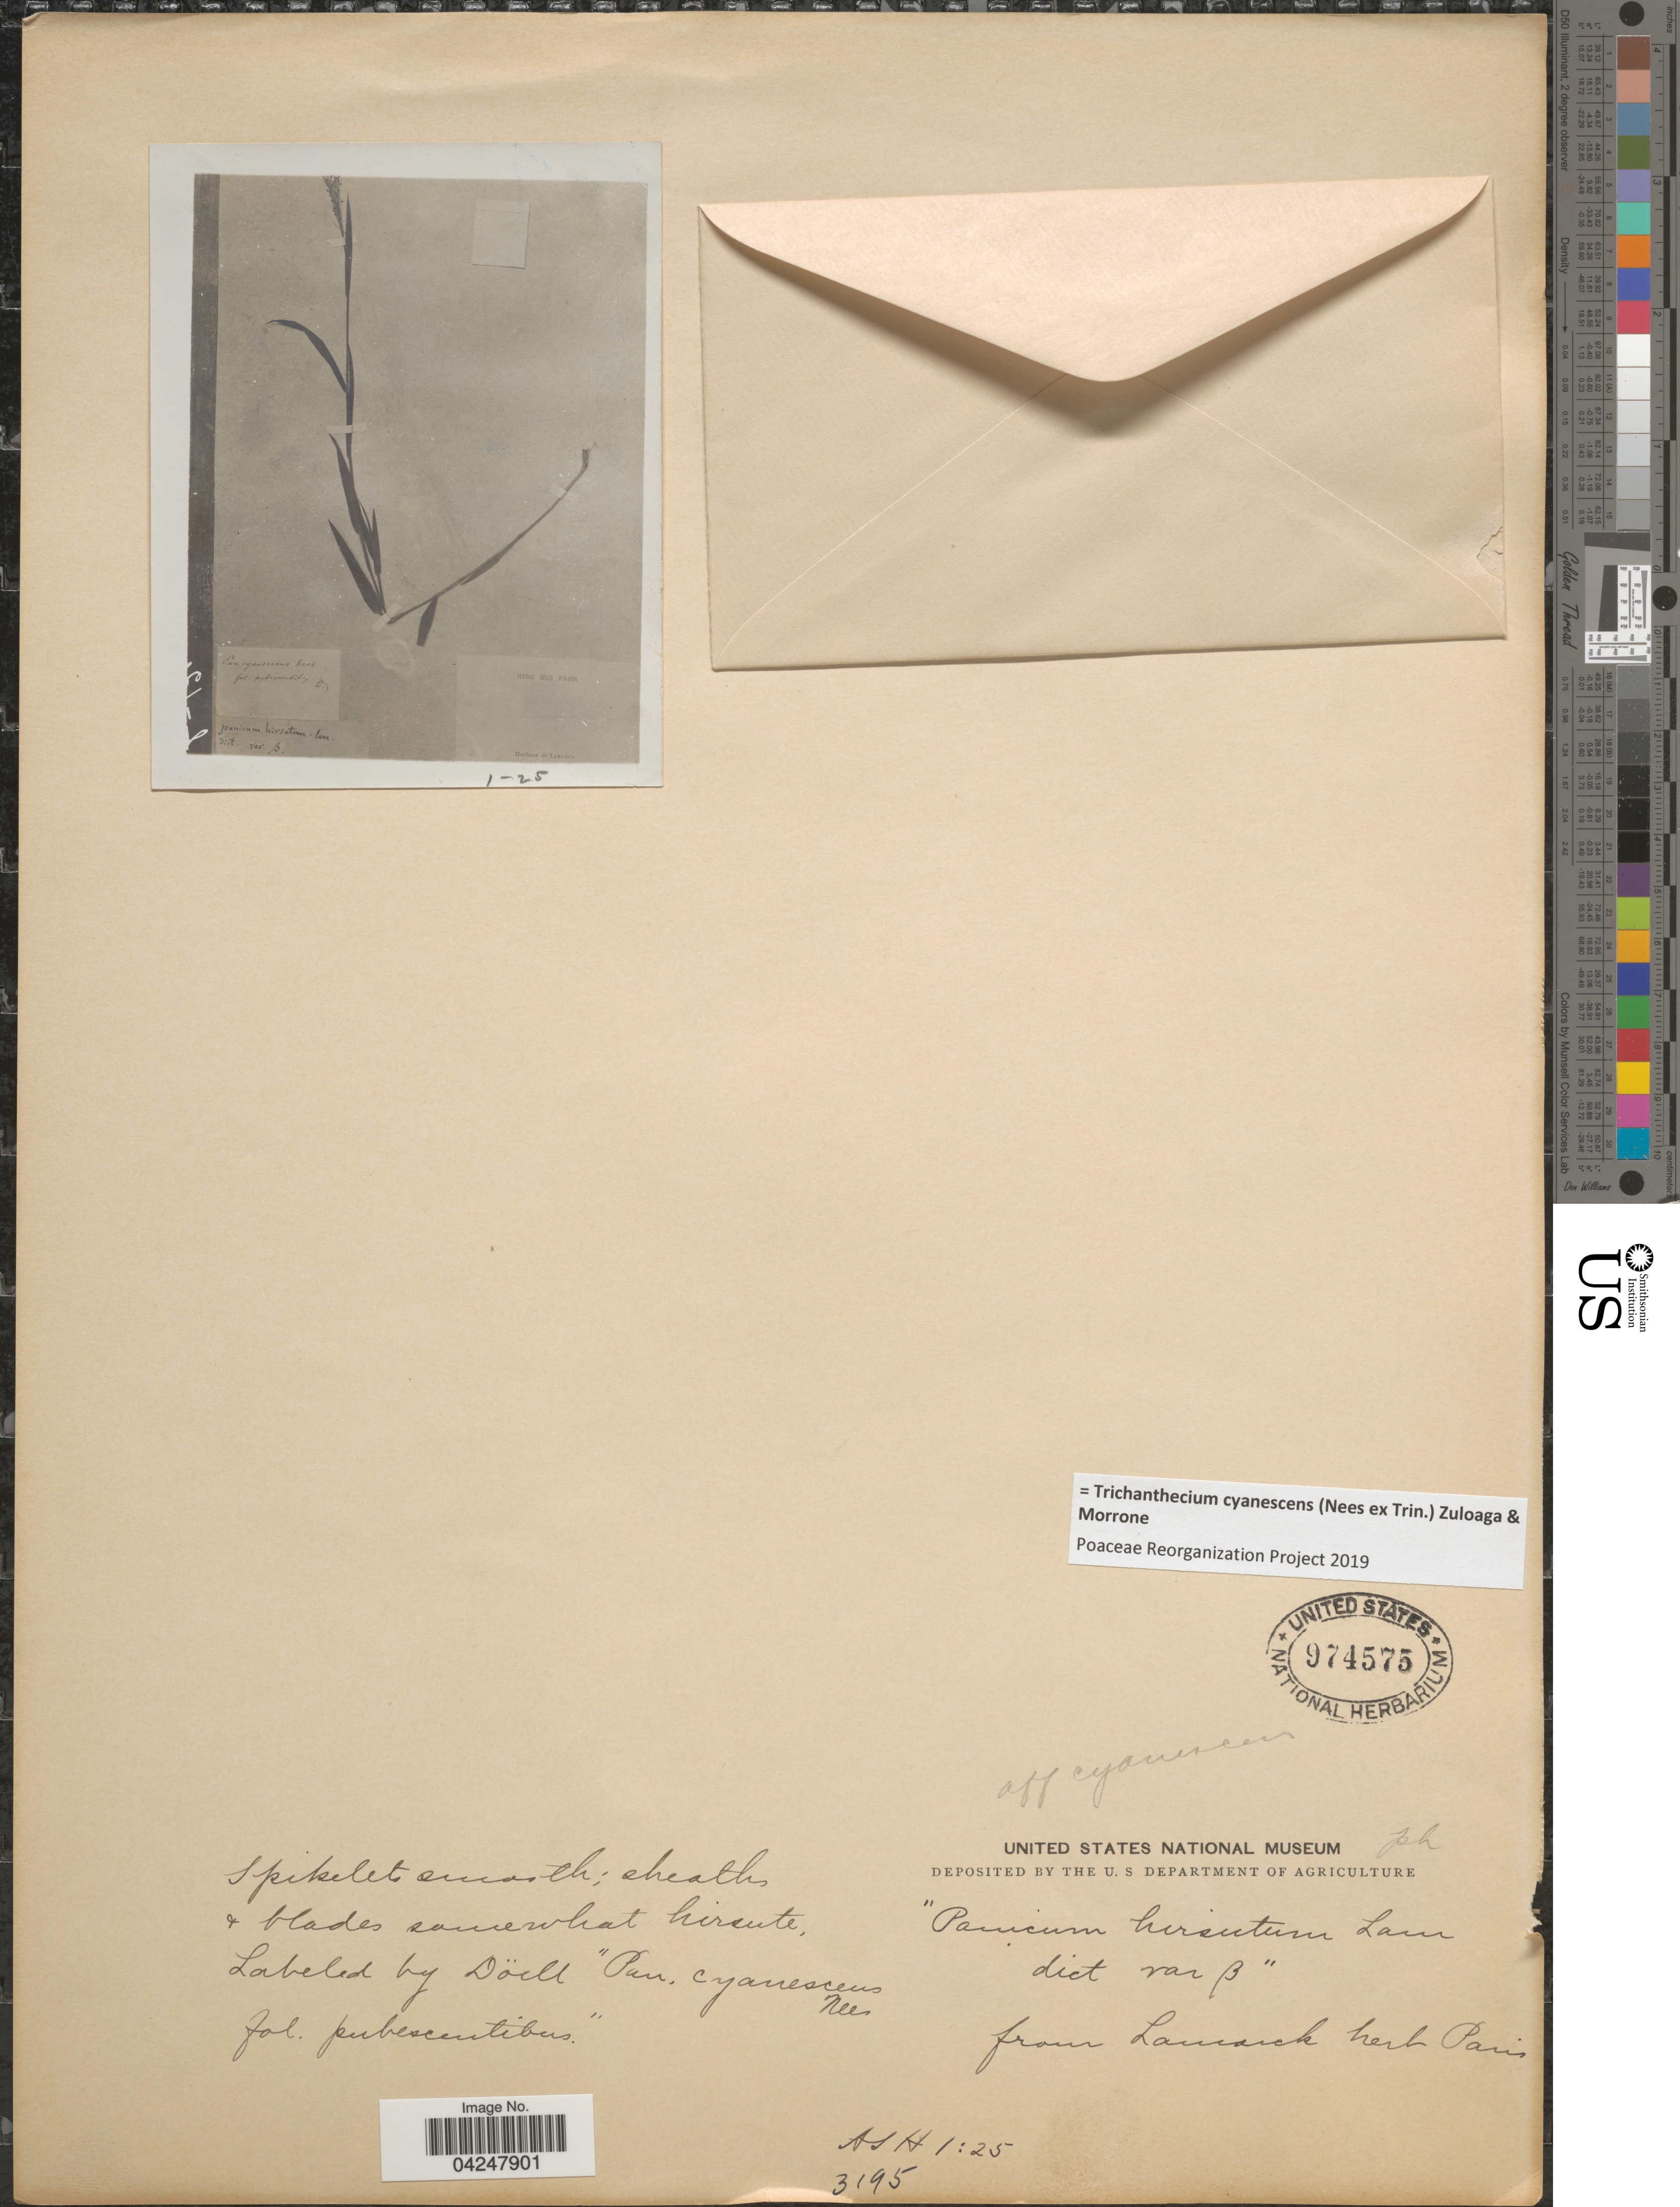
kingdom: Plantae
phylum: Tracheophyta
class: Liliopsida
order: Poales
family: Poaceae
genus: Trichanthecium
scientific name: Trichanthecium cyanescens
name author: (Nees ex Trin.) Zuloaga & Morrone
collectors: A. H.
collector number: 3195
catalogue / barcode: US 974575